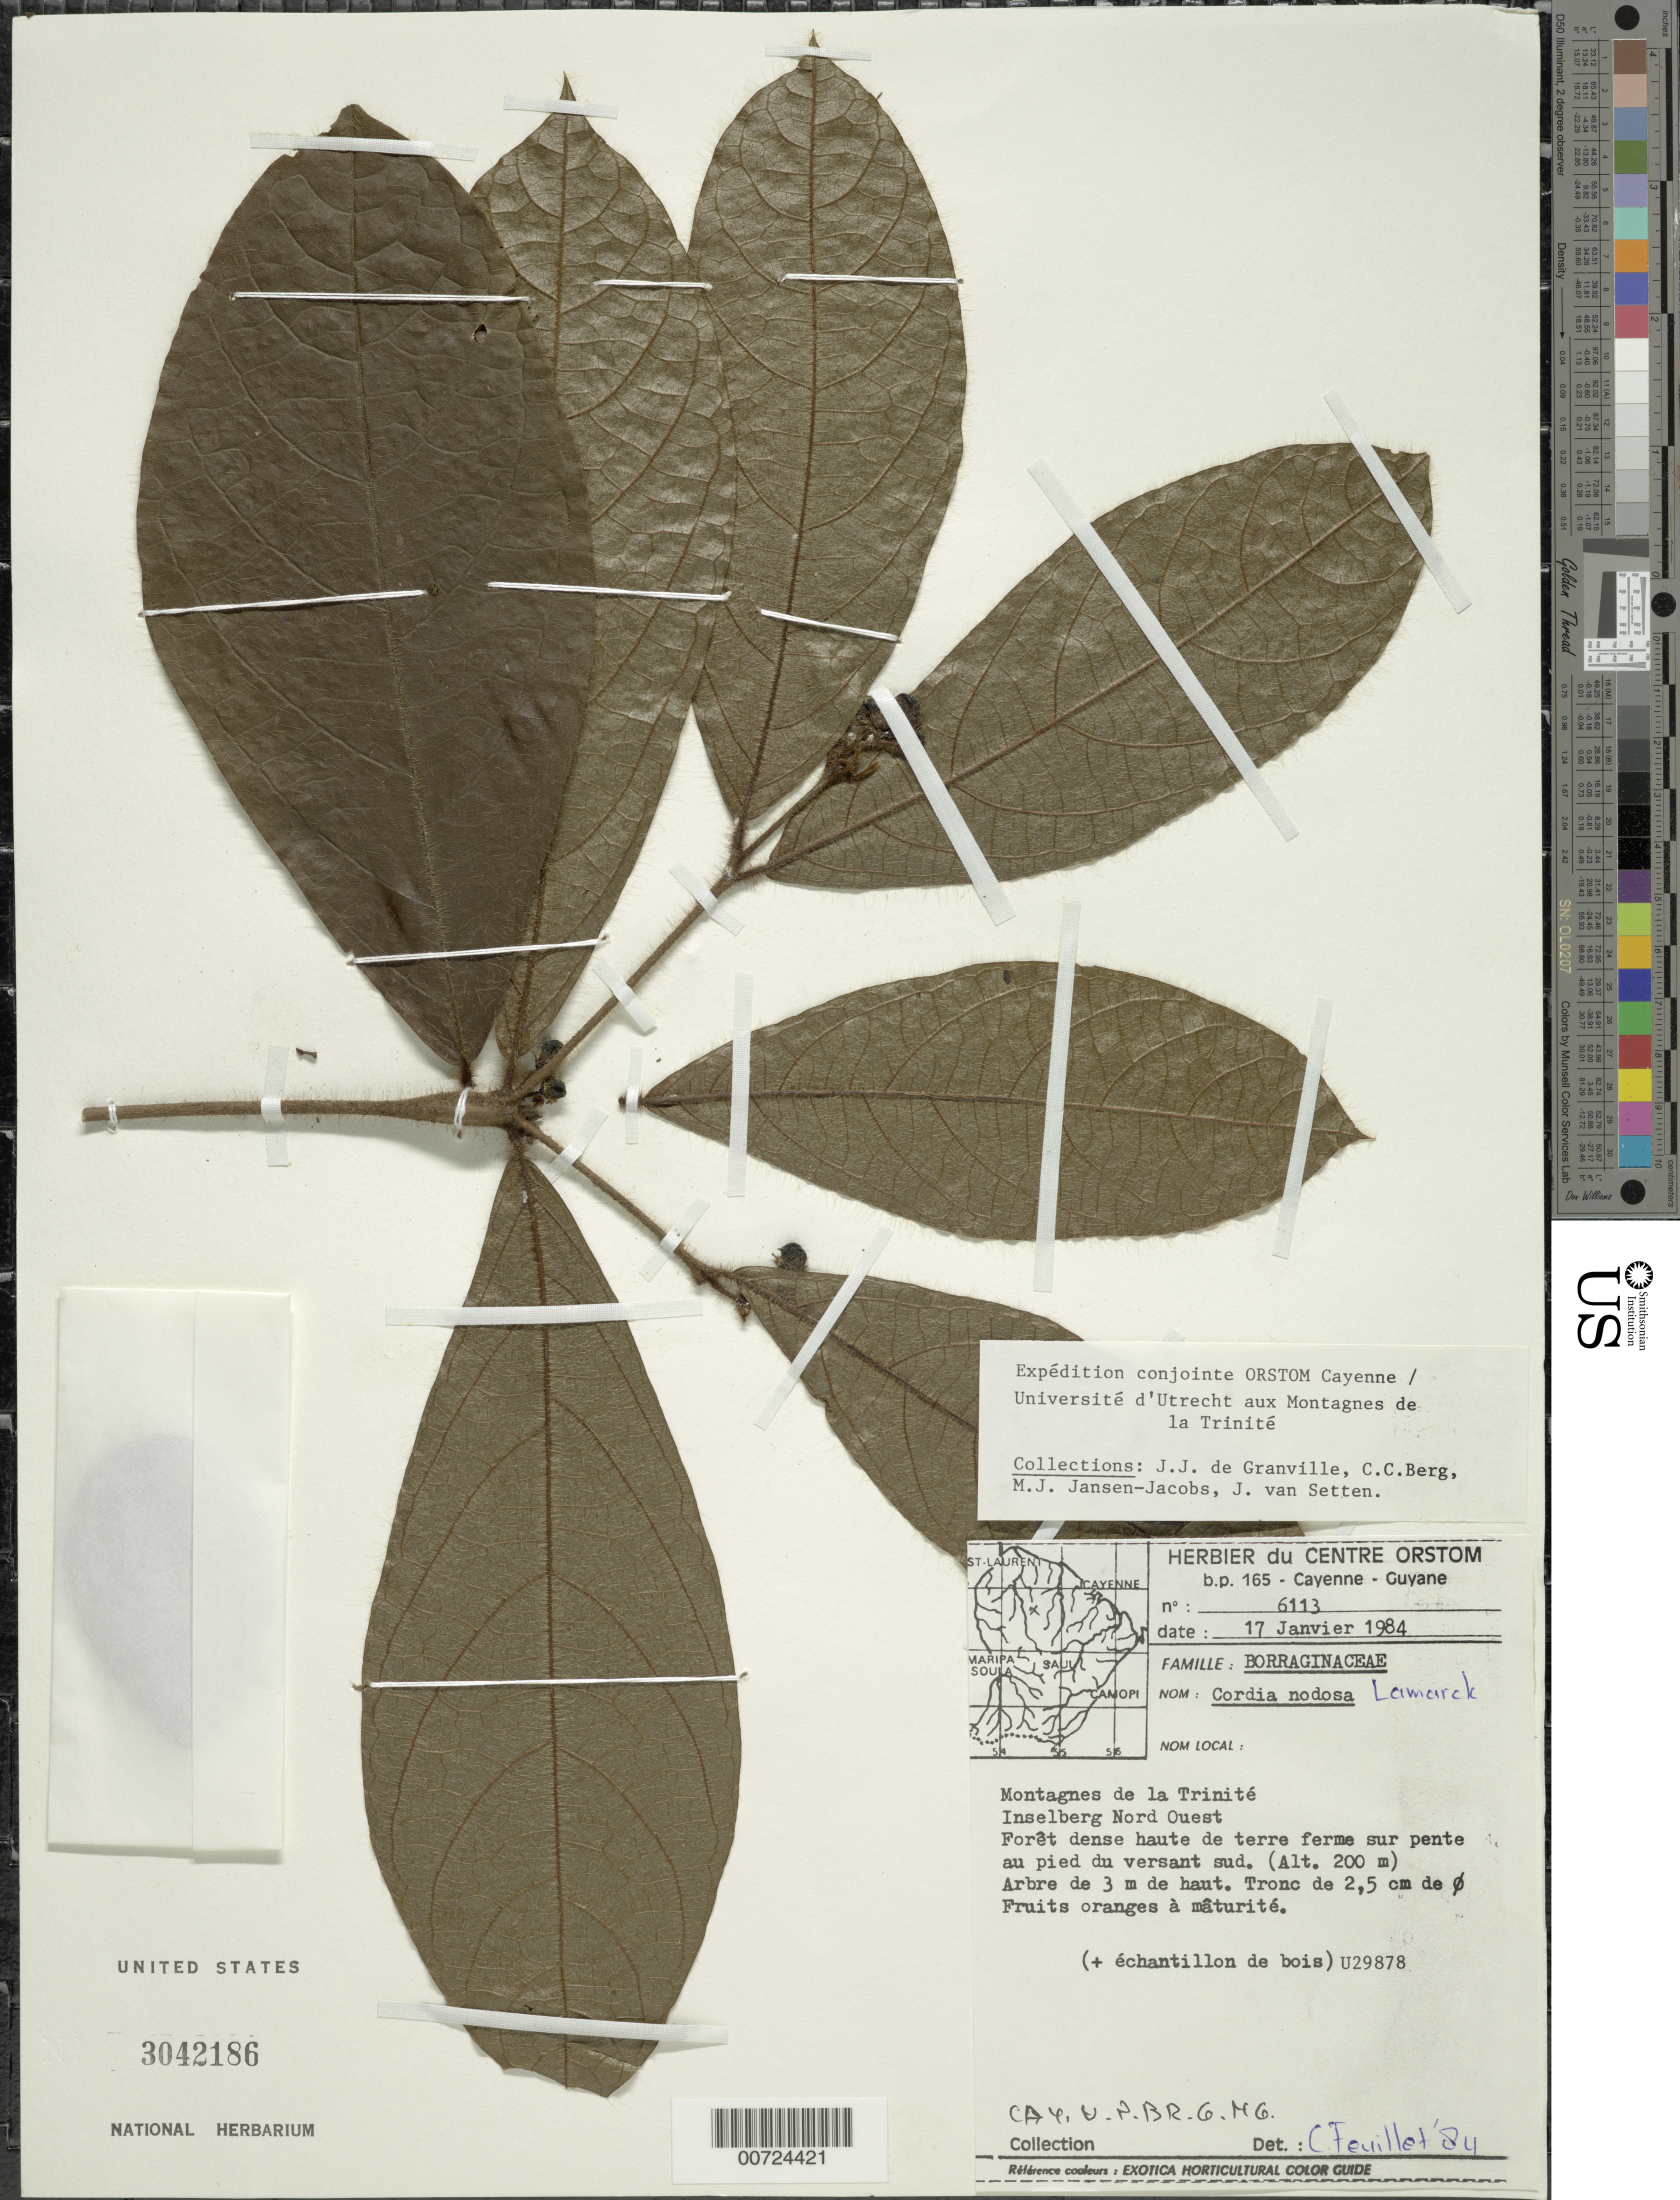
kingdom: Plantae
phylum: Tracheophyta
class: Magnoliopsida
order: Boraginales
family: Cordiaceae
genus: Cordia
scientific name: Cordia nodosa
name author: Lam.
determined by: Feuillet, C.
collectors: J.-J. de Granville, C. C. Berg, M. J. Jansen-Jacobs & J. van Setten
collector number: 6113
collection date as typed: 17-Jan-84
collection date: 1984-01-17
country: French Guiana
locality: Montagnes de la Trinité, inselberg NW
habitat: Forêt dense haute de terre ferme sur pente au pied du versant sud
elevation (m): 200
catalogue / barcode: US 3042186